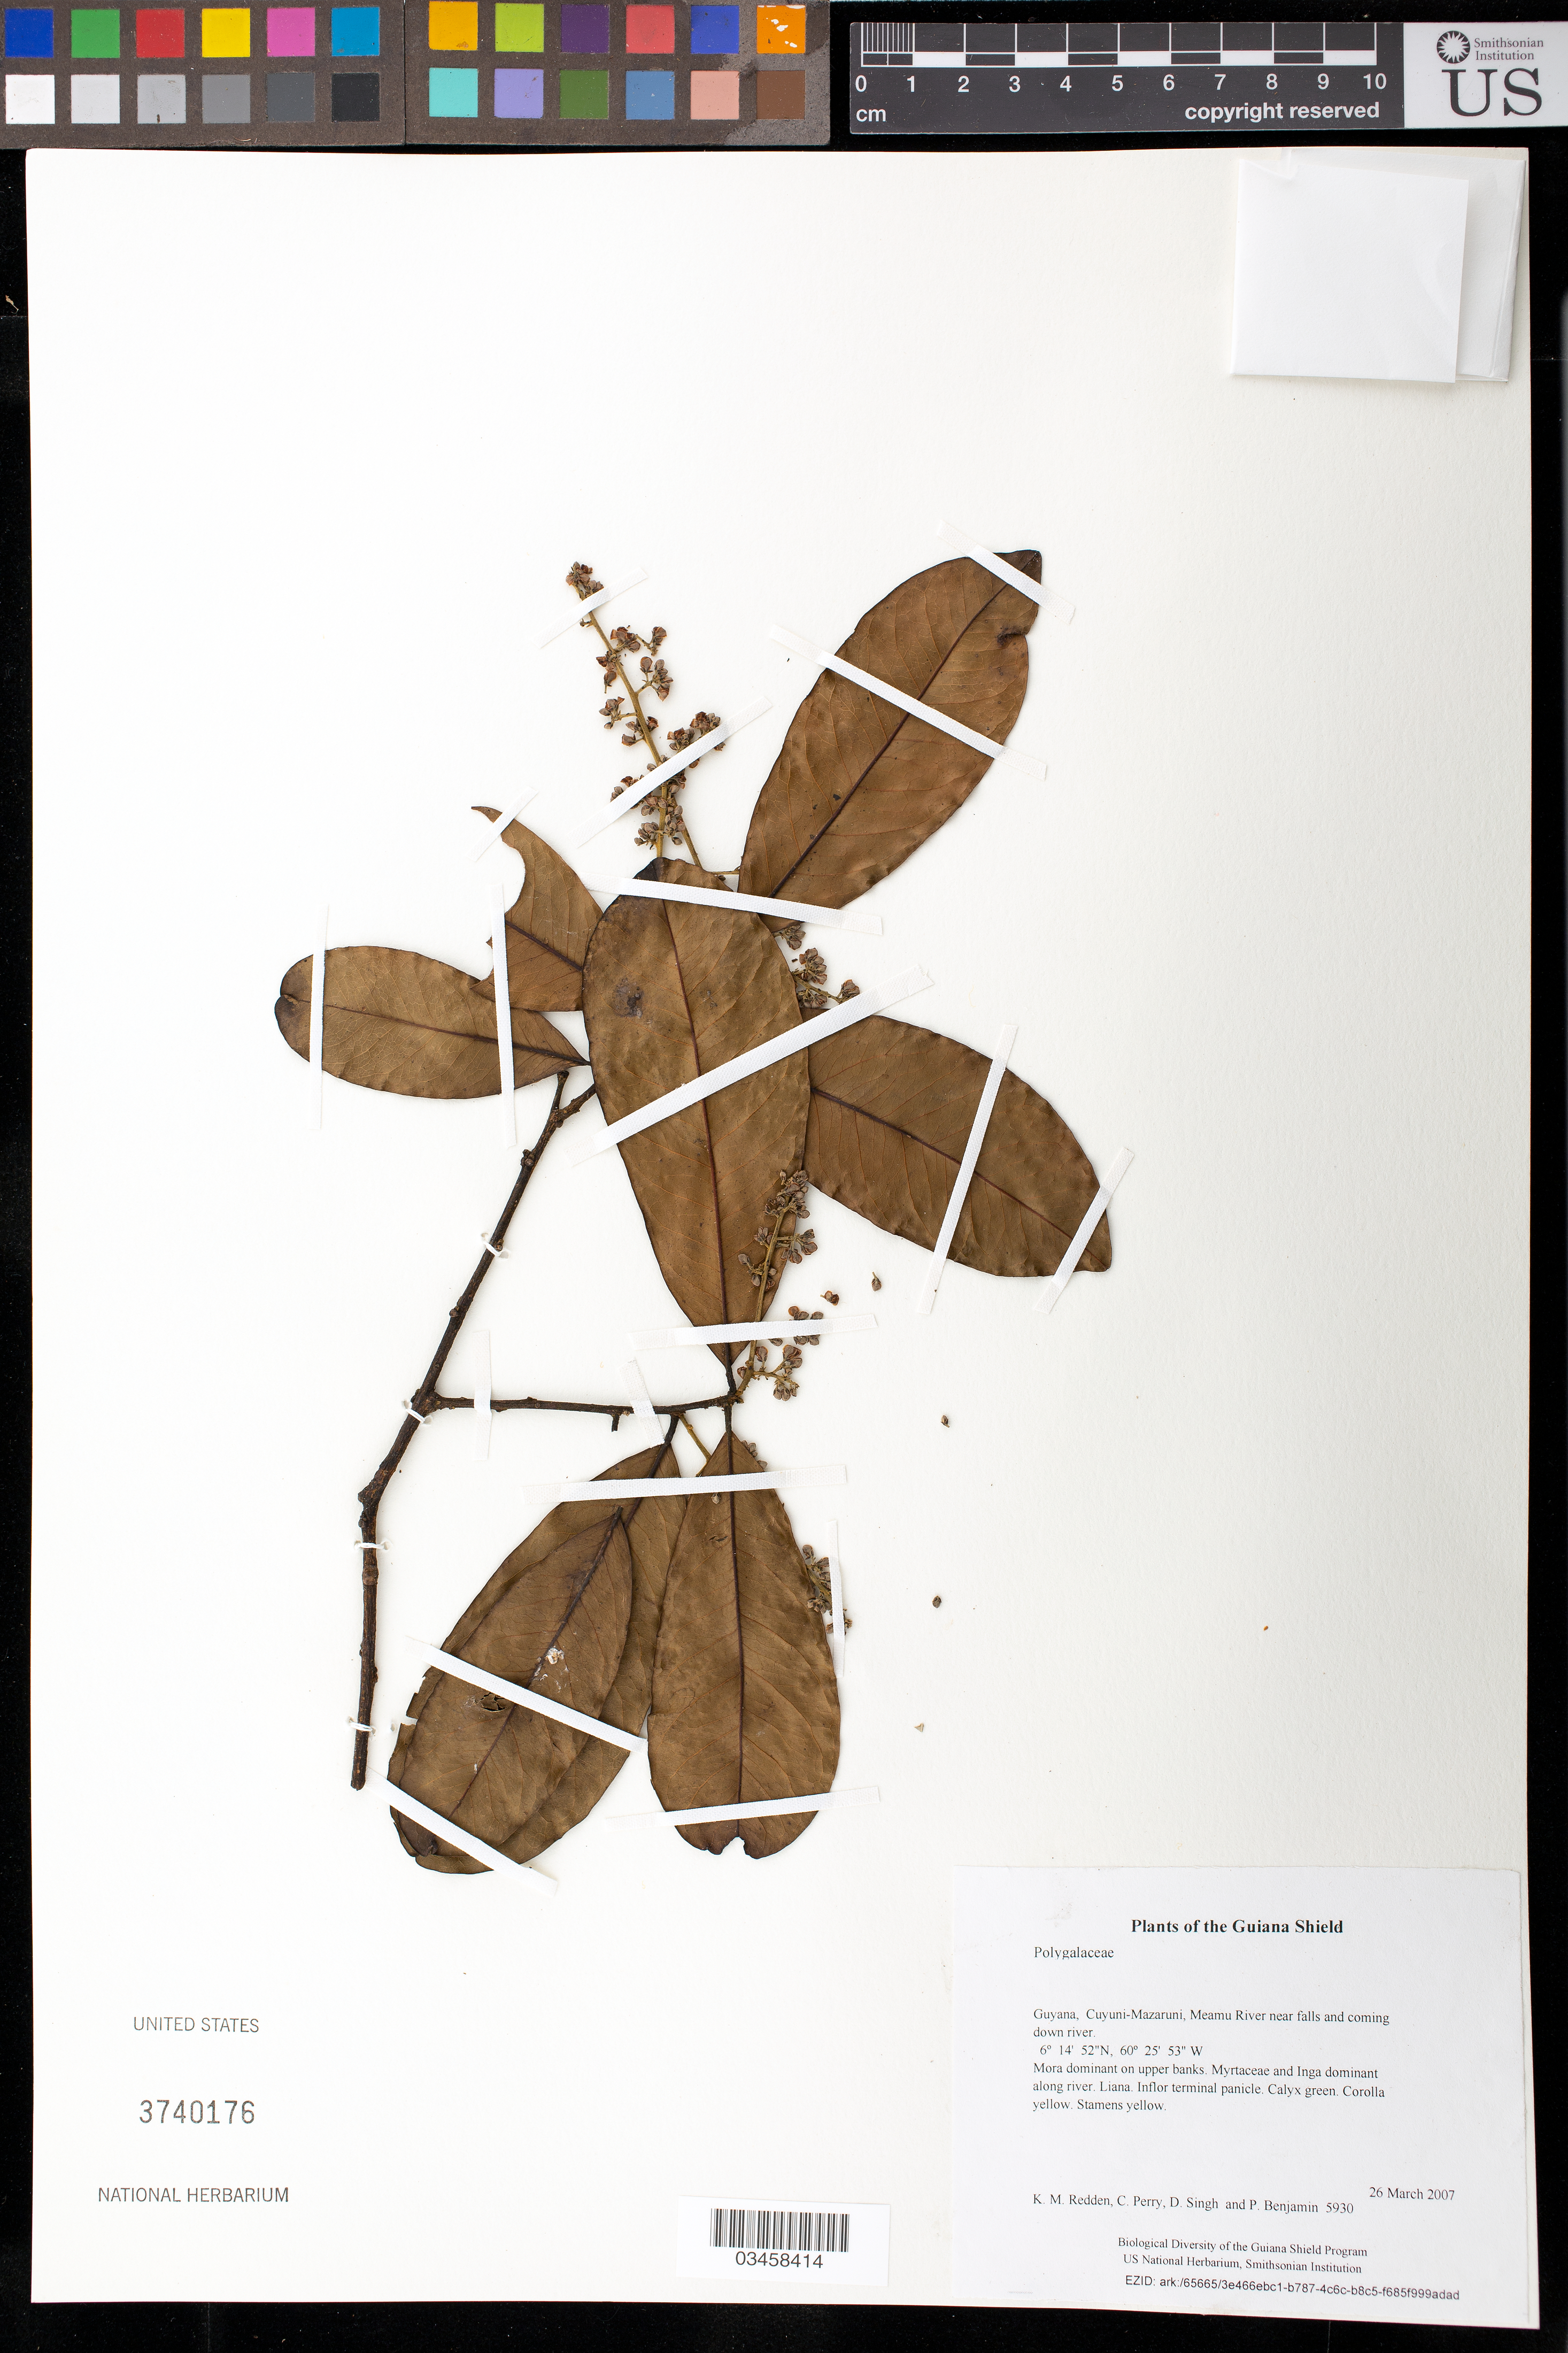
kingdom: Plantae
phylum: Tracheophyta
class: Magnoliopsida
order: Fabales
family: Polygalaceae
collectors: K. M. Redden, C. Perry, D. Singh & P. Benjamin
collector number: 5930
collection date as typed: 26 March 2007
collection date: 2007-03-26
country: Guyana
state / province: Cuyuni-Mazaruni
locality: Meamu River near falls and coming down river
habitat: Mora dominant on upper banks. Myrtaceae and Inga dominant along river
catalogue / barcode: US 3740176